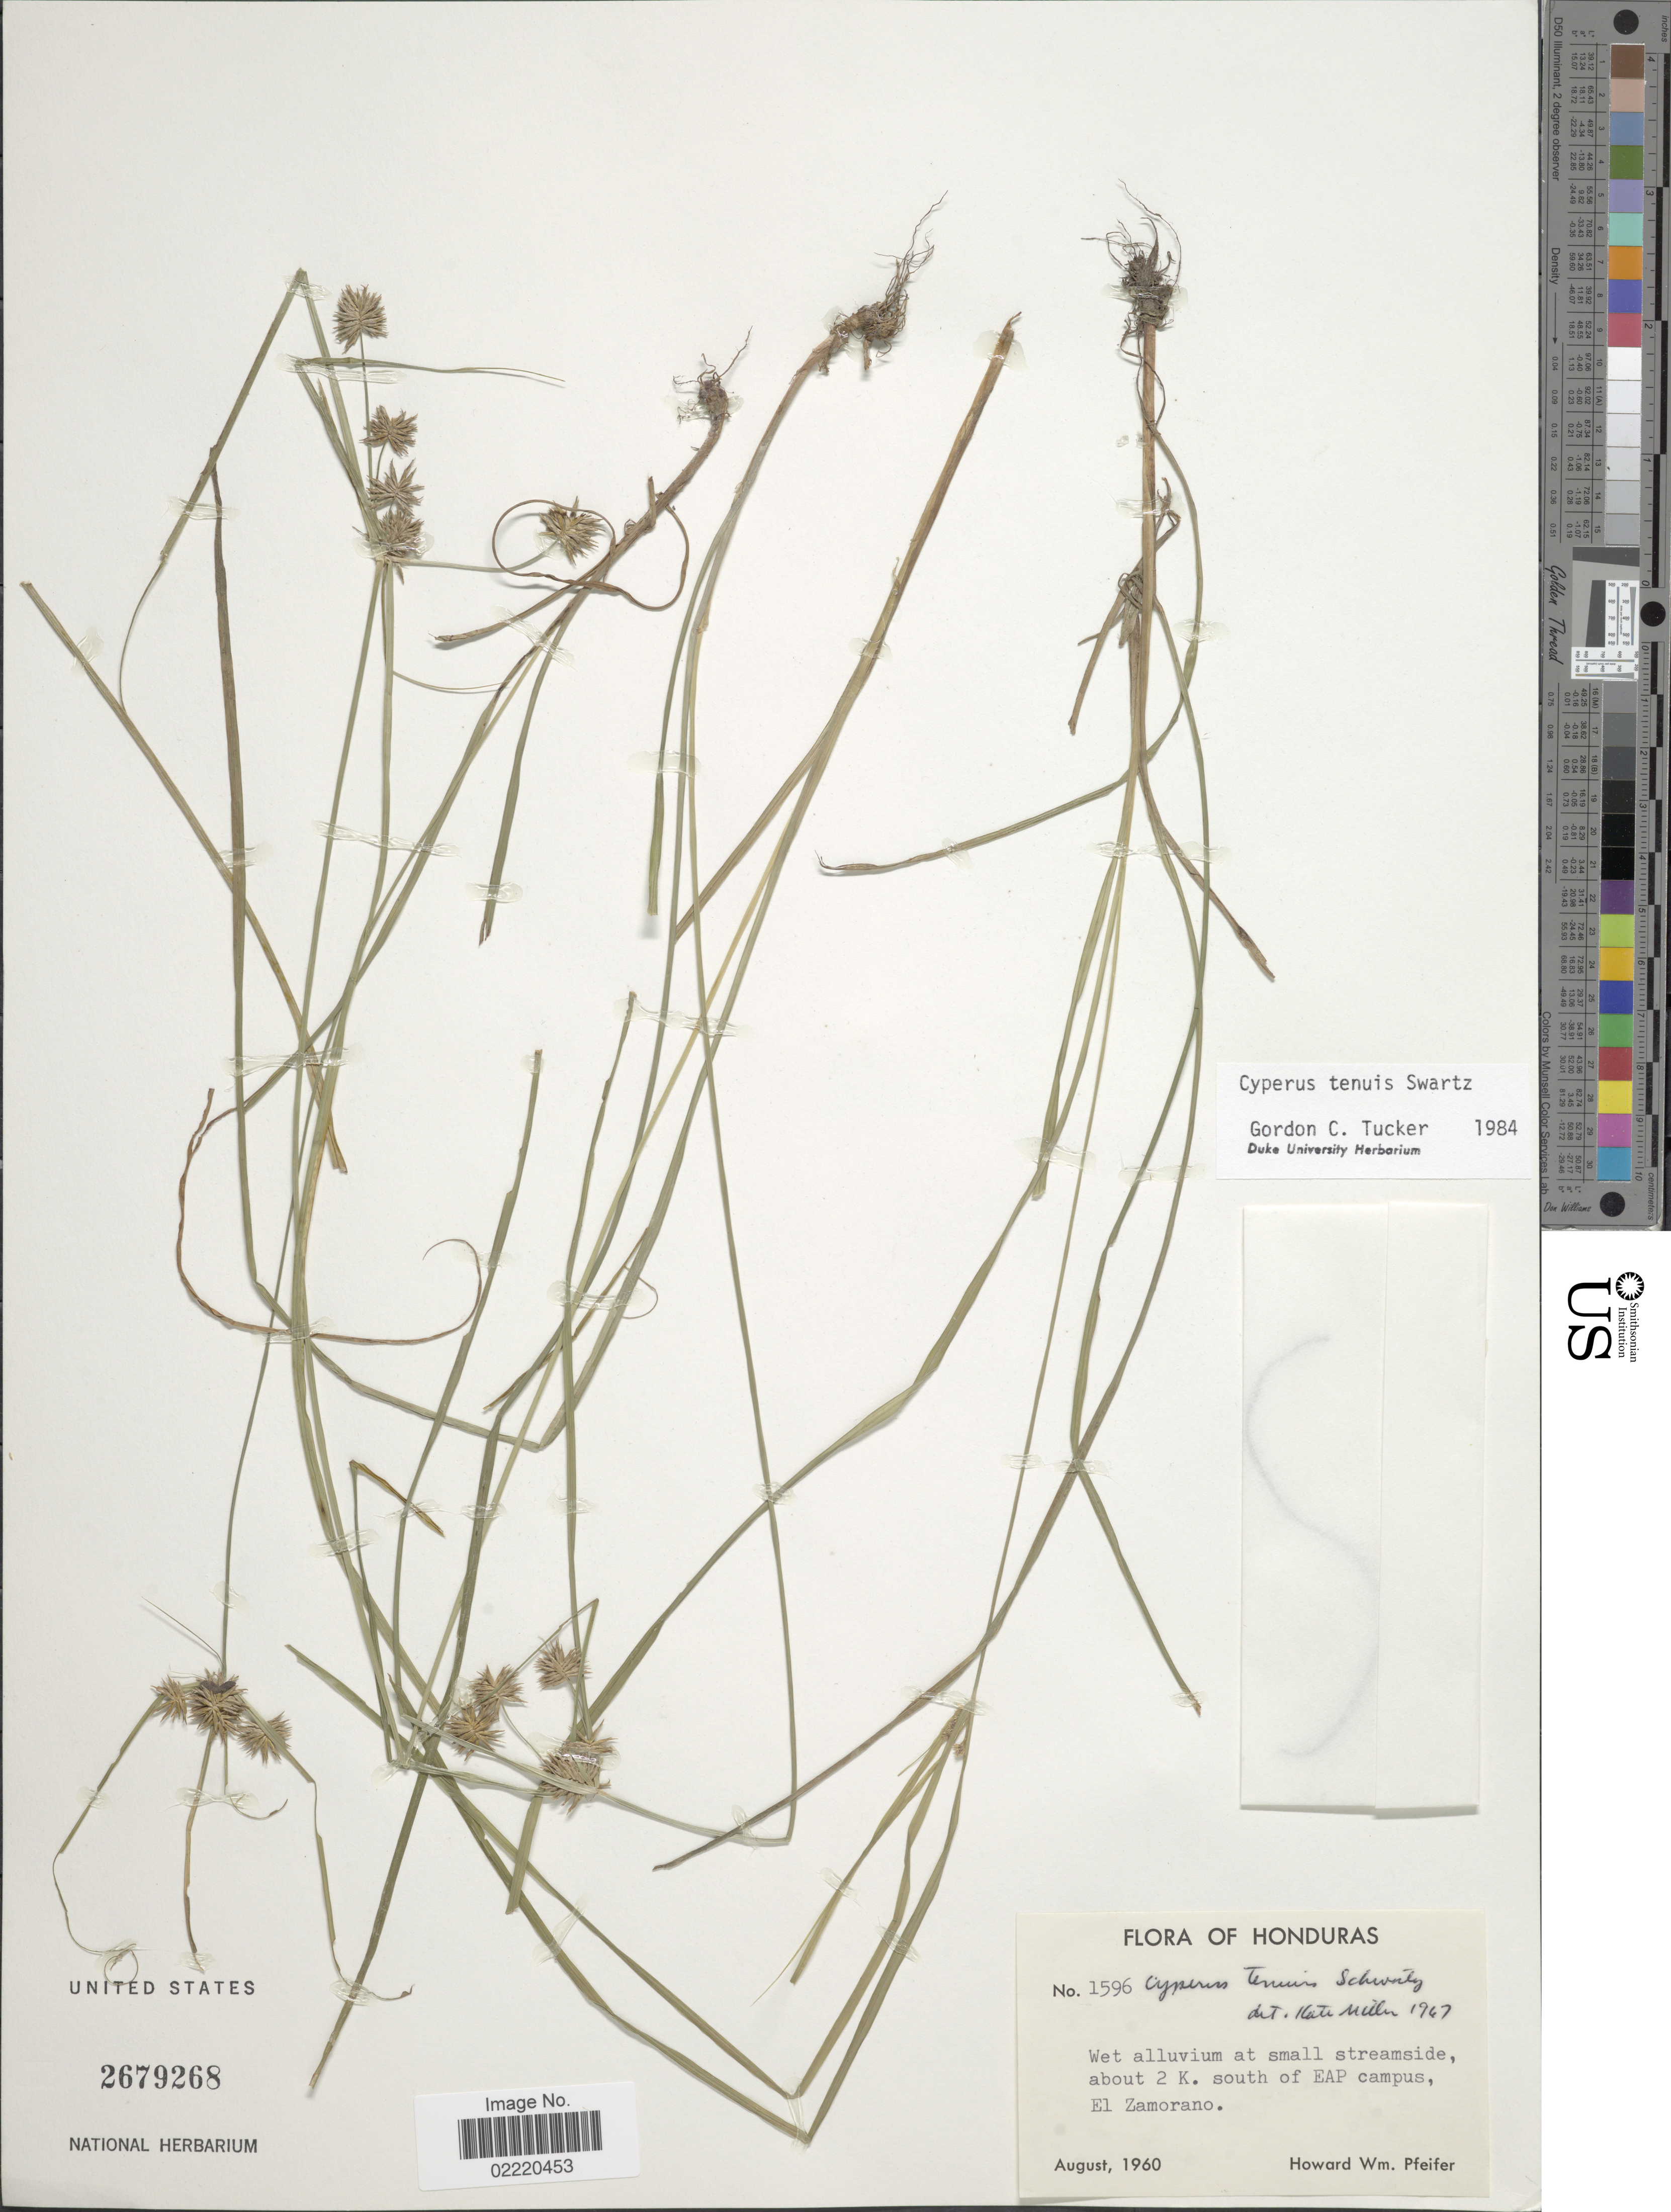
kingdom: Plantae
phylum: Tracheophyta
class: Liliopsida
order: Poales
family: Cyperaceae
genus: Cyperus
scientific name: Cyperus tenuis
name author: Sw.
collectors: H. W. Pfeifer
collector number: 1596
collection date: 1960-08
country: Honduras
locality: Wet alluvium at small streamside, about 2 K. south of EAP campus, El Zamorano.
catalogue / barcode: US 2679268